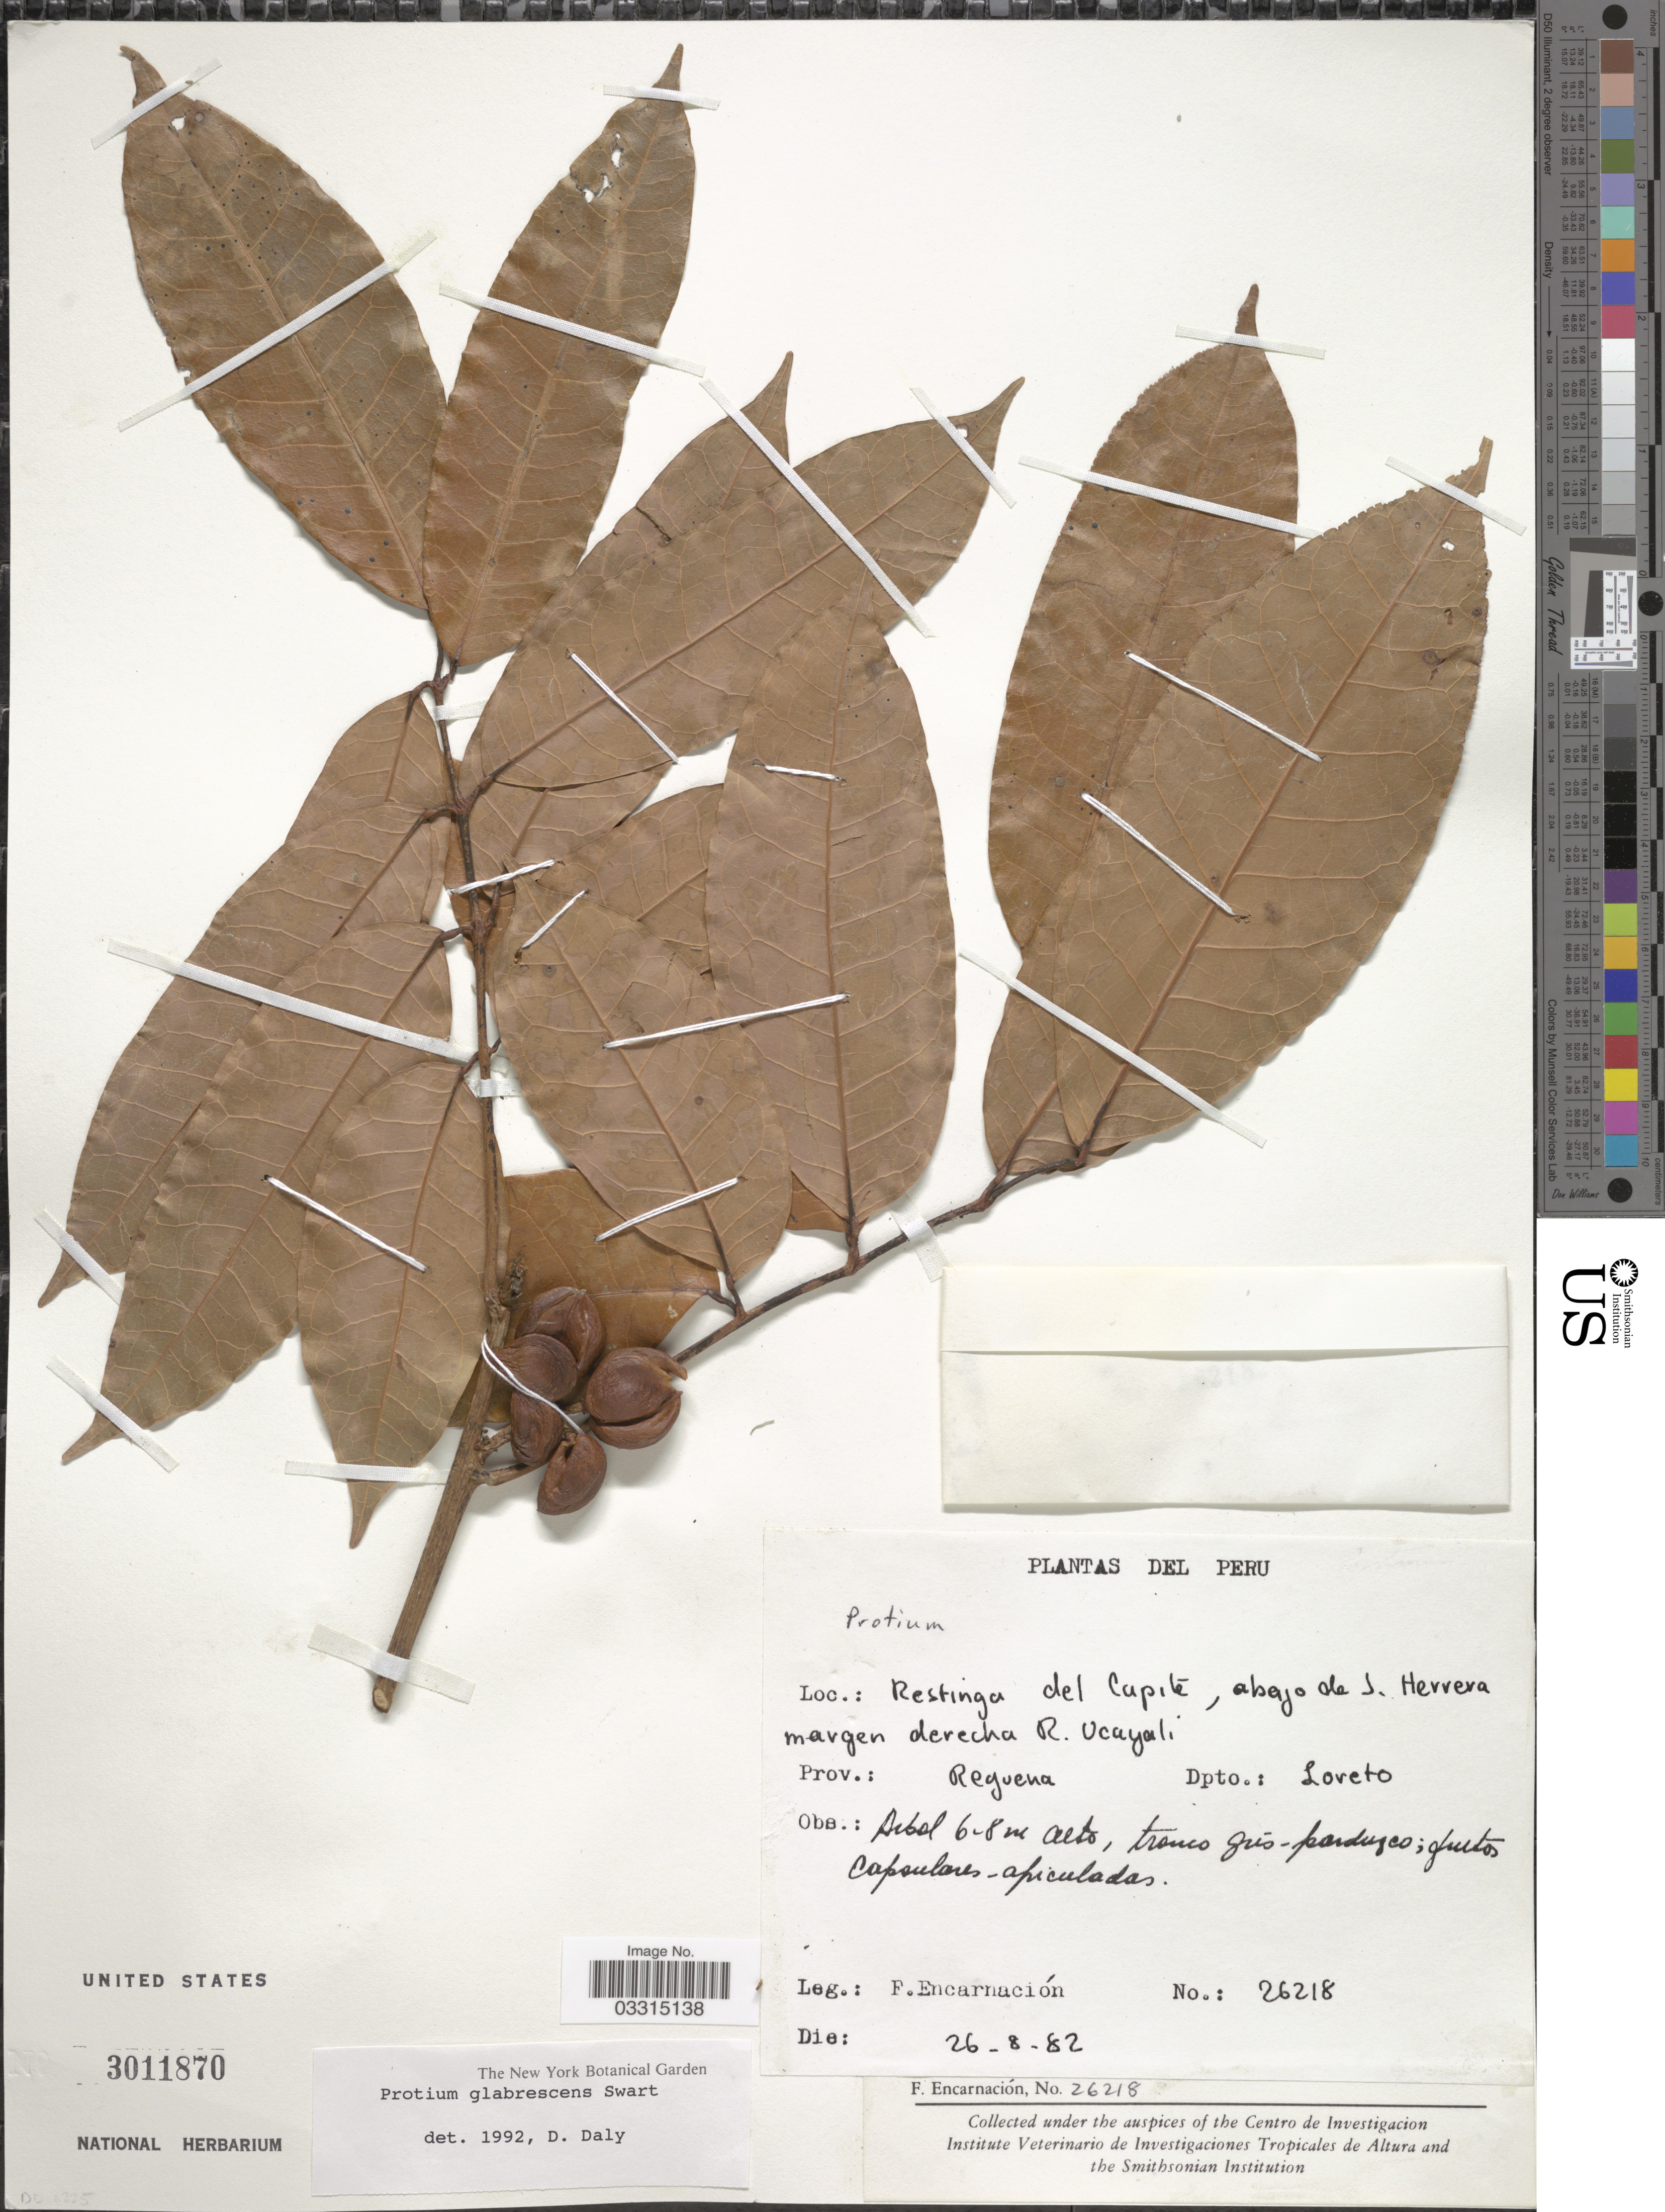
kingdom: Plantae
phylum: Tracheophyta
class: Magnoliopsida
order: Sapindales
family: Burseraceae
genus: Protium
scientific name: Protium glabrescens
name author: Swart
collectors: F. Encarnación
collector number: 26218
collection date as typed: Transcribed d/m/y: 26/8/82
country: Peru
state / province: Loreto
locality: Restinga del Capite, abajo de S. Herrera margen derecha R. Ucayali. Prov.: Reguena. Dpto.: Loreto.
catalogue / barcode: US 3011870